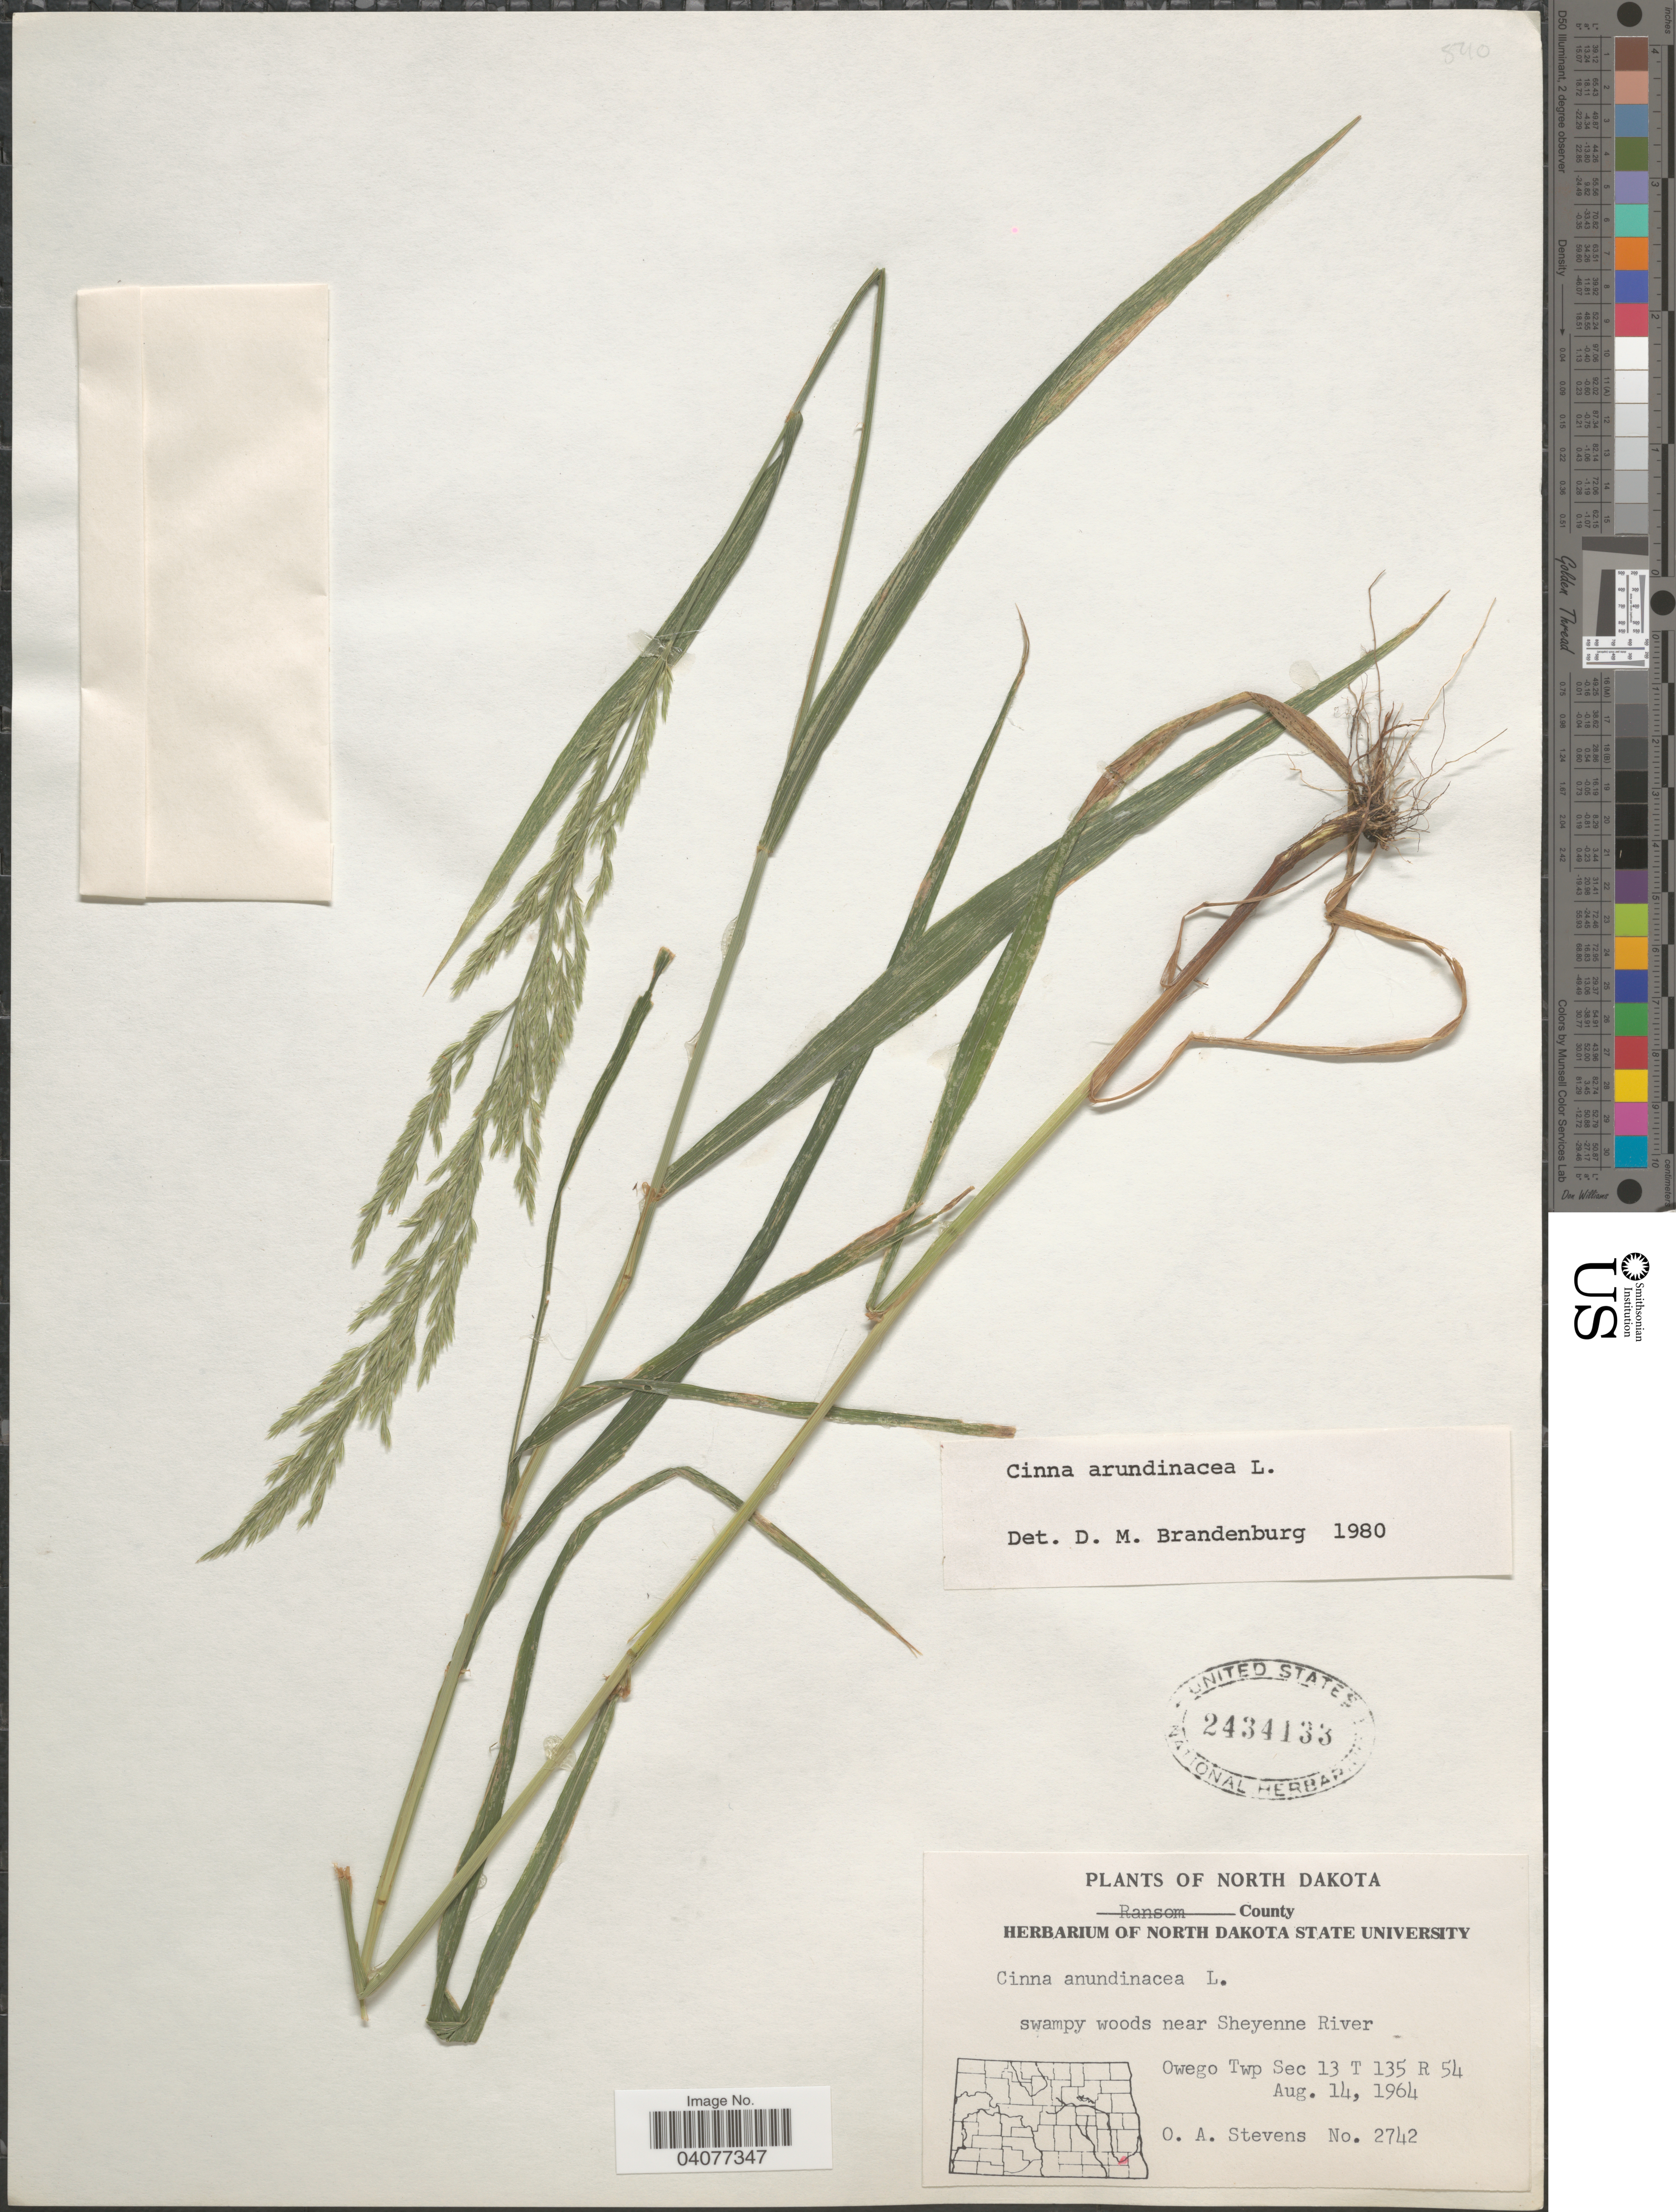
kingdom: Plantae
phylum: Tracheophyta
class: Liliopsida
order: Poales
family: Poaceae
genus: Cinna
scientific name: Cinna arundinacea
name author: L.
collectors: O. A. Stevens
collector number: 2742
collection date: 1964-08-14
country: United States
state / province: North Dakota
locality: Ransom County. Swampy woods near Sheyenne River. Owego Twp Sec 13 T 135 R 54.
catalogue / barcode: US 2434133